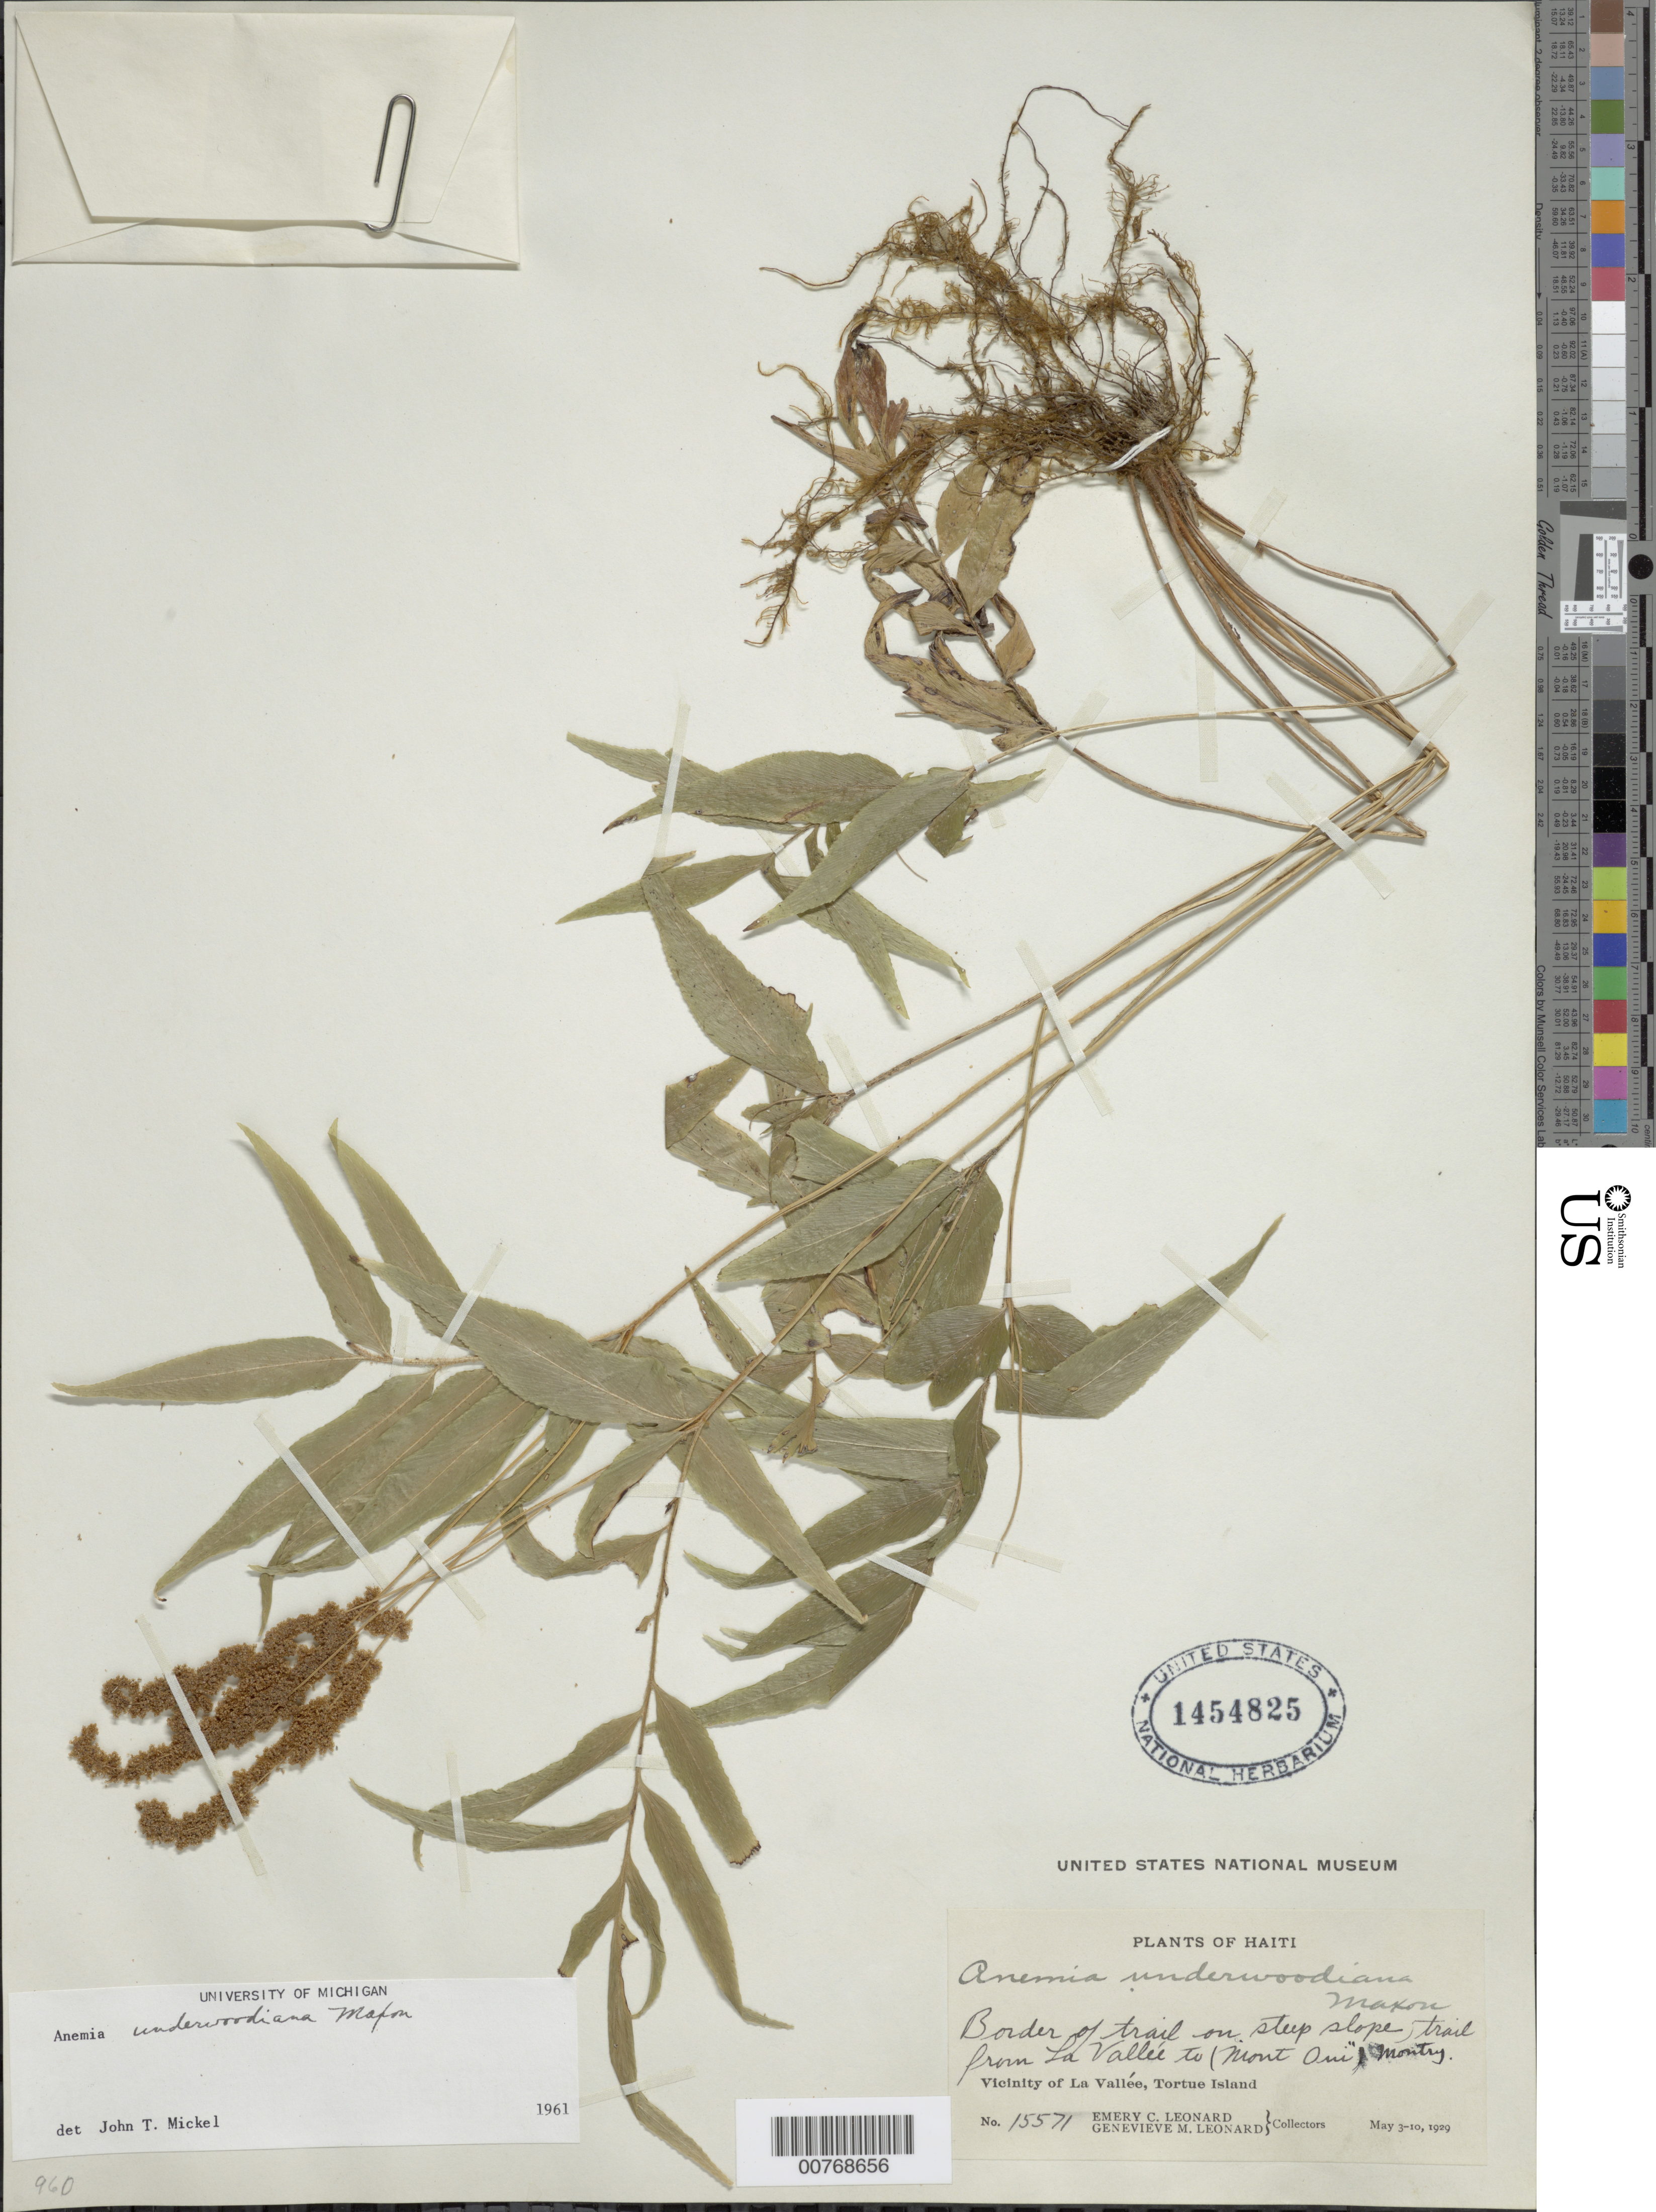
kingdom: Plantae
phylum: Tracheophyta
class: Polypodiopsida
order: Schizaeales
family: Anemiaceae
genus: Anemia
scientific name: Anemia underwoodiana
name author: Maxon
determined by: Mickel, J. T., (NY), New York Botanical Garden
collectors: E. C. Leonard & G. M. Leonard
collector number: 15571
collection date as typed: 03 May 1929 to 10 May 1929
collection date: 1929-05-03/1929-05-10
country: Haiti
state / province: Nord-Óuest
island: Île de la Tortue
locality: Vicinity of La Vallée, Tortue Island, trail from La Vallée to Mont Oni Montry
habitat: Border of trail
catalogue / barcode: US 1454825